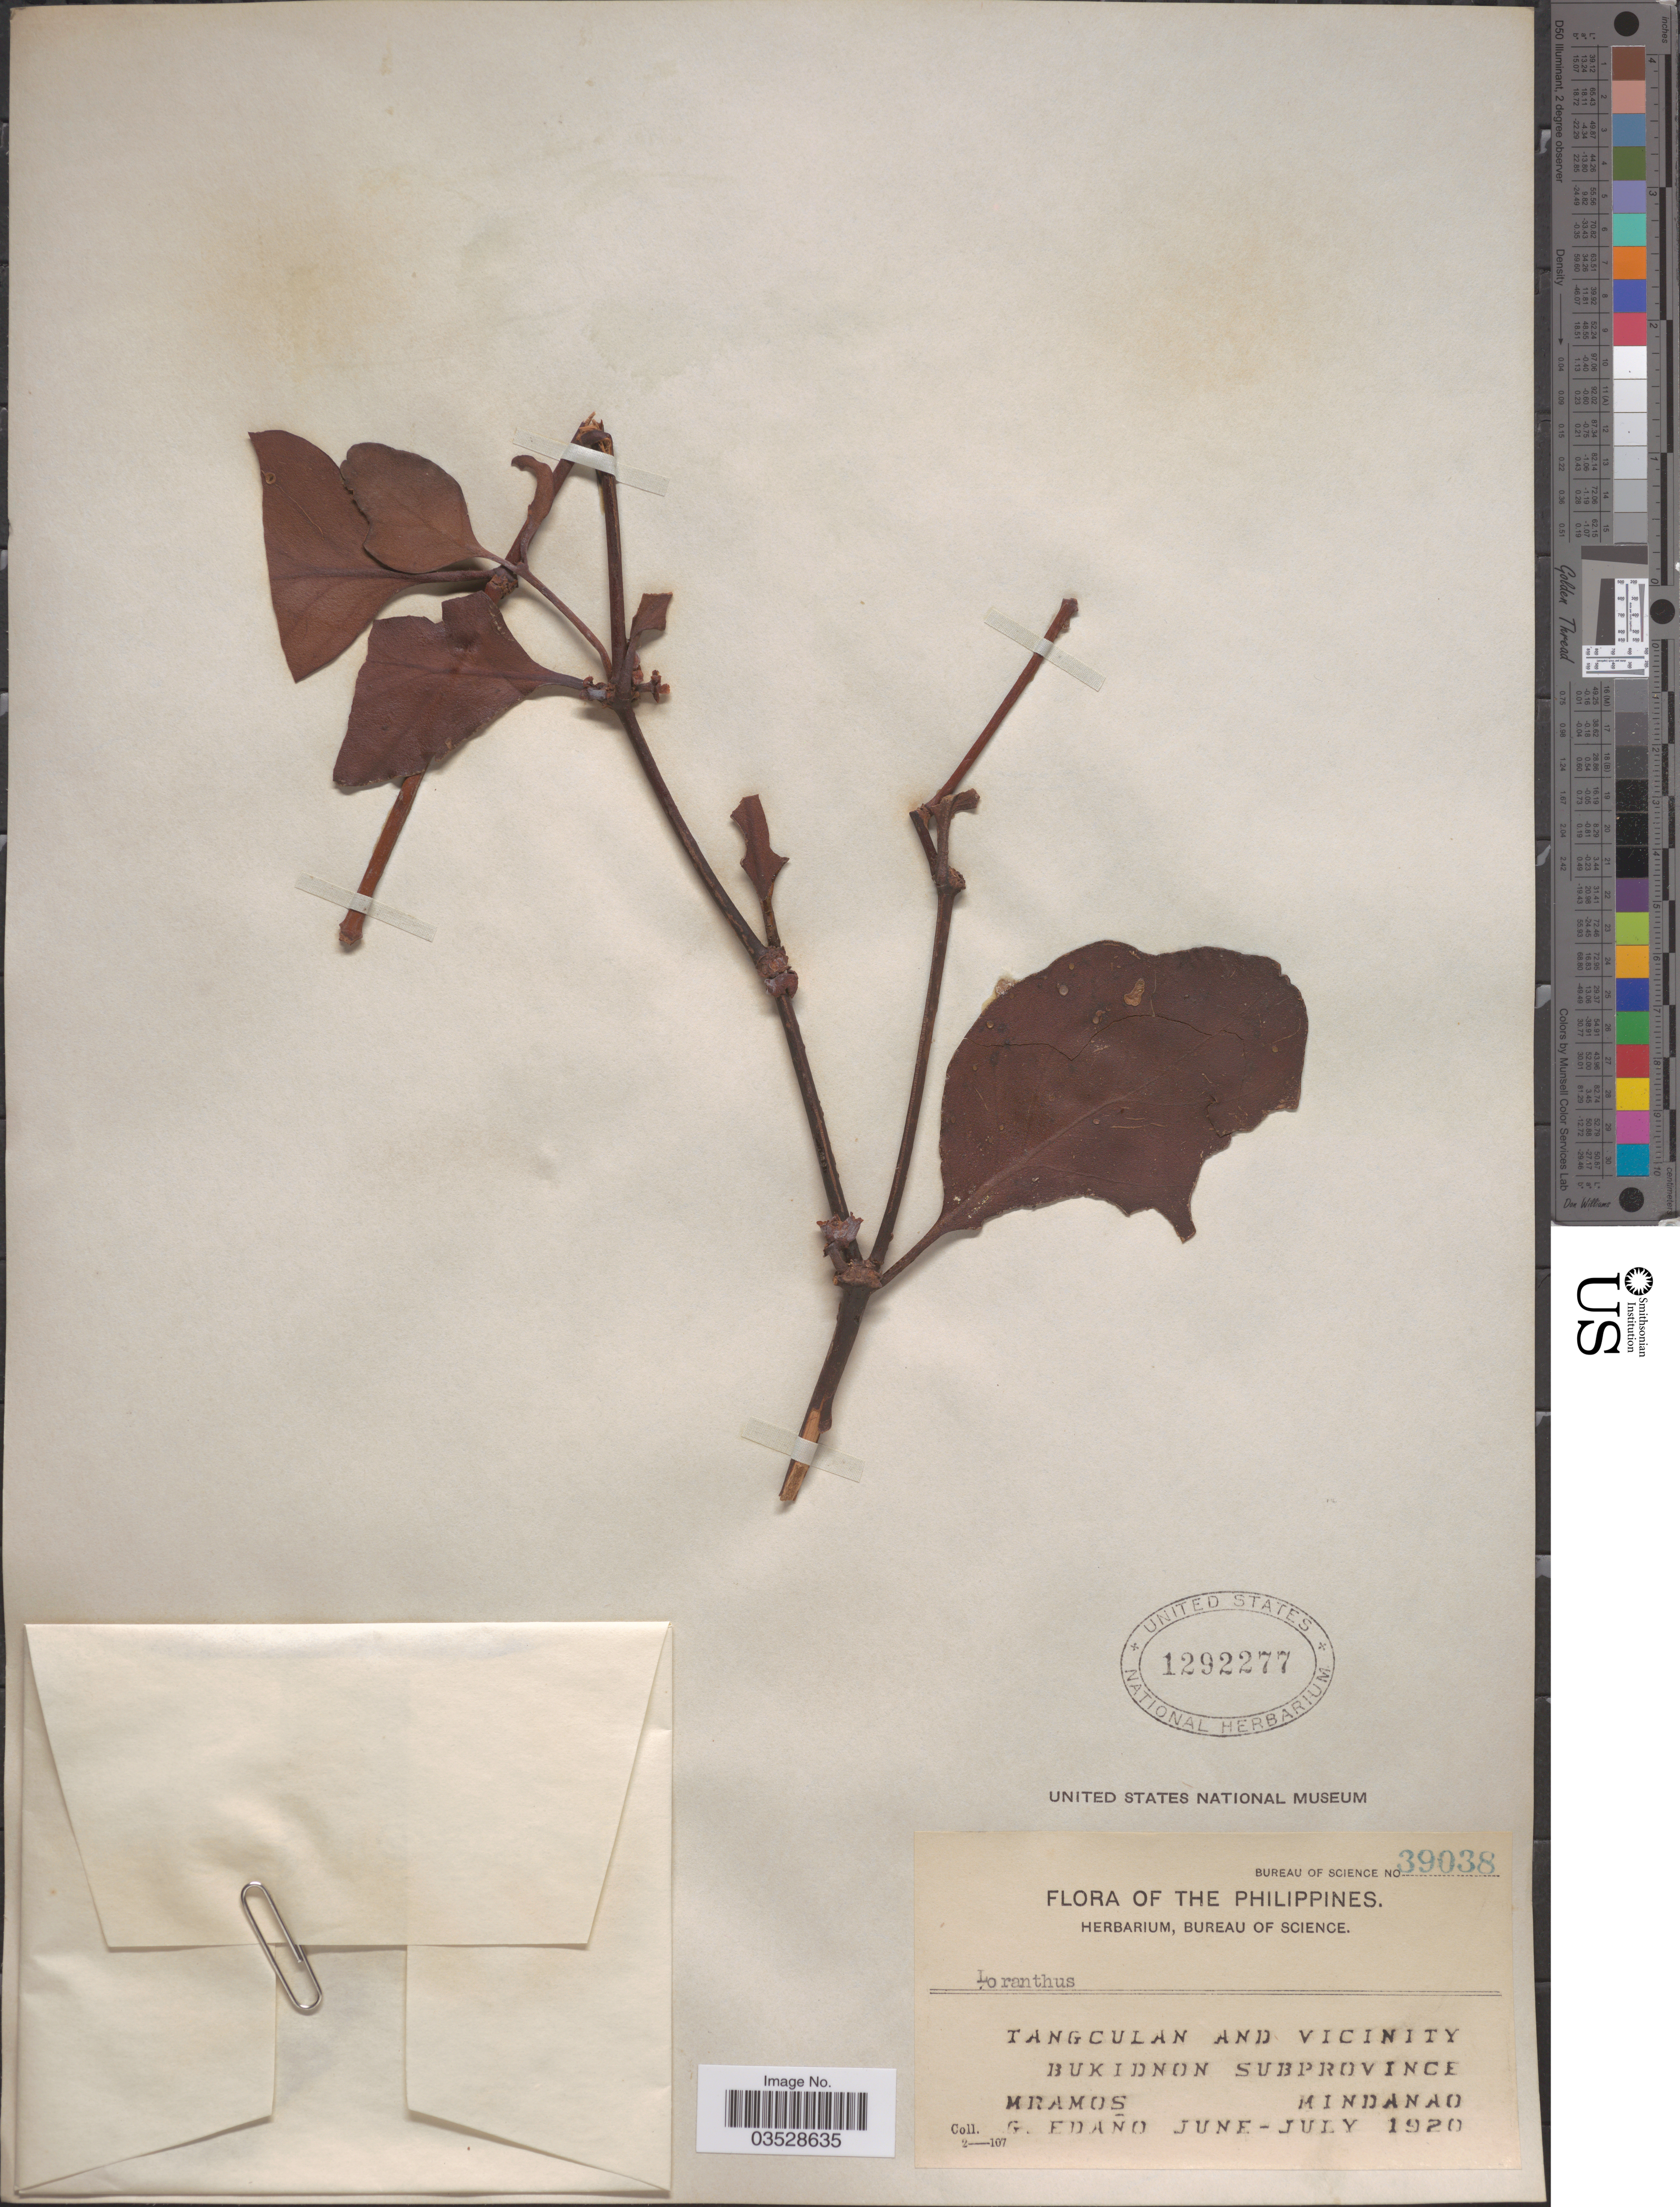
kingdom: Plantae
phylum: Tracheophyta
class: Magnoliopsida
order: Santalales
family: Loranthaceae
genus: Loranthus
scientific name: Loranthus sp.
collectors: M. Ramos & G. Edaño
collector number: Bureau of Science 39038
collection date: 1920-06/1920-07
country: Philippines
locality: Tangculan and vicinity. Bukidnon Subprovince. Mindanao.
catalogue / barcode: US 1292277